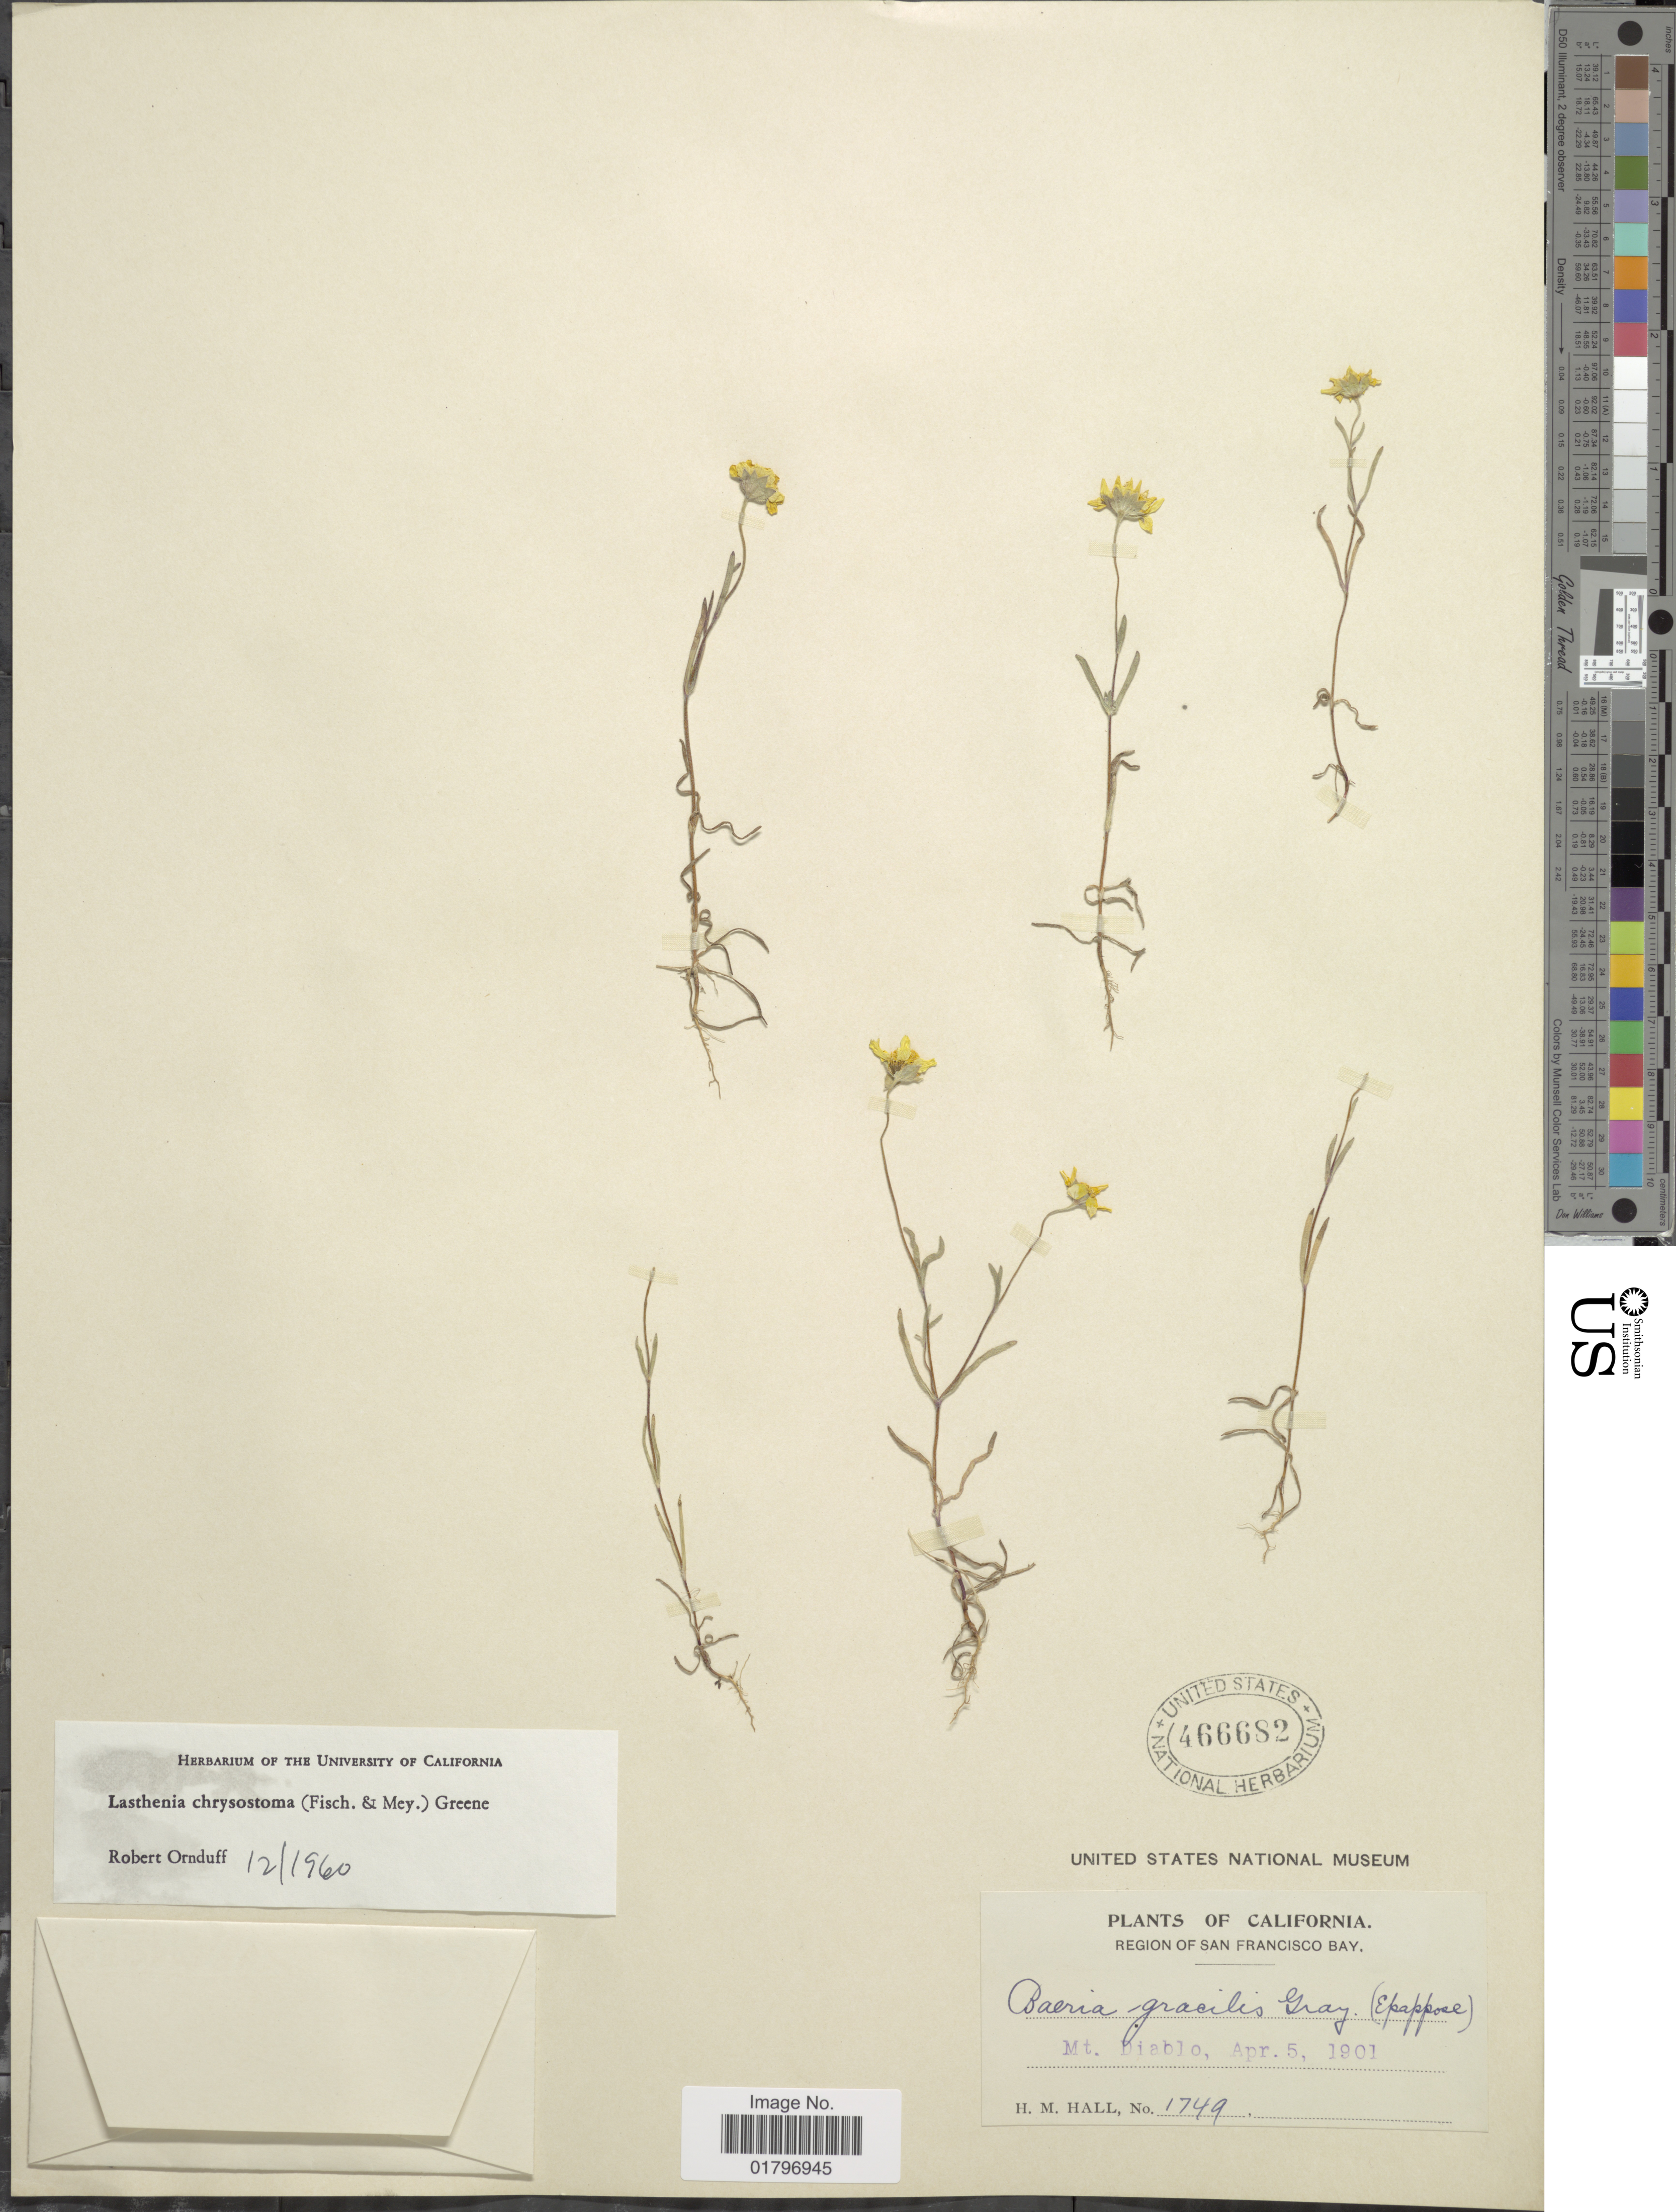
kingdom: Plantae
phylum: Tracheophyta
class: Magnoliopsida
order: Asterales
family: Asteraceae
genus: Lasthenia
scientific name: Lasthenia chrysostoma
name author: (Fisch. & C.A. Mey.) Greene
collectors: H. M. Hall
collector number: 1749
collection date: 1901-04-05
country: United States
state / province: California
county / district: San Francisco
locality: Region of San Francisco Bay. Mt. Diablo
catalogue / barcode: US 466682